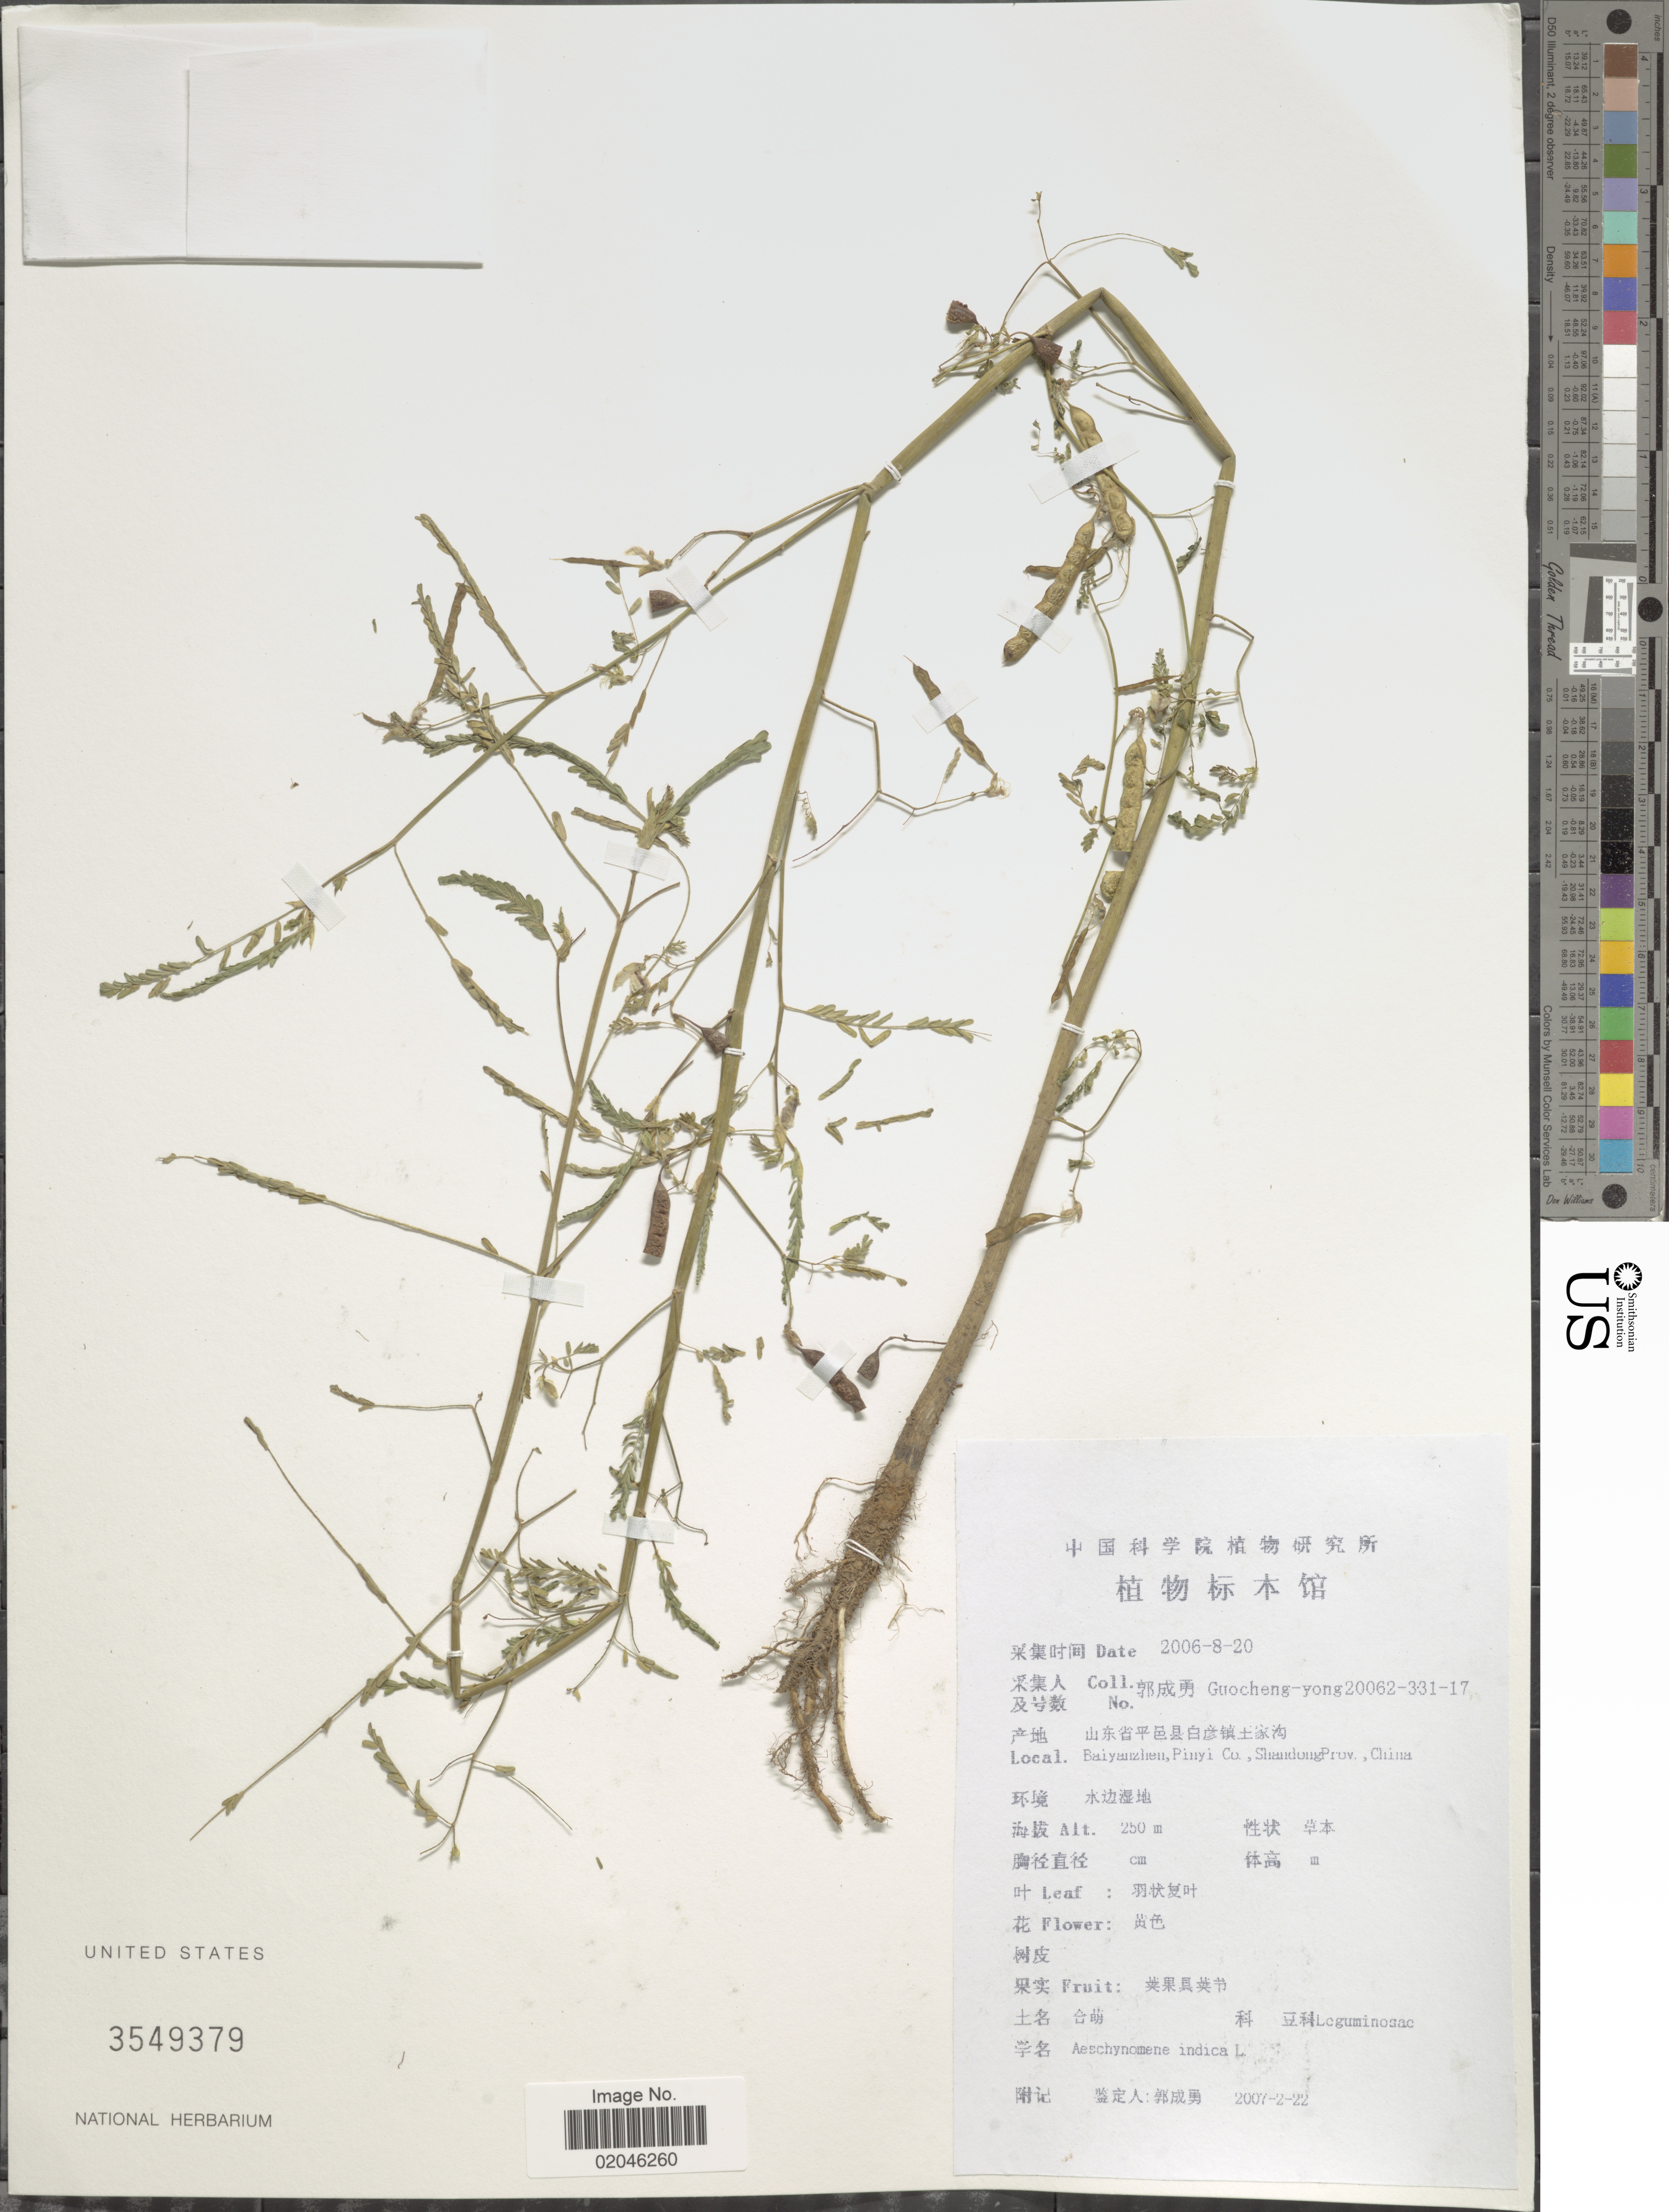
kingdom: Plantae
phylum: Tracheophyta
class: Magnoliopsida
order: Fabales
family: Fabaceae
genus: Aeschynomene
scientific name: Aeschynomene indica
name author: L.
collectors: Guo cheng-yong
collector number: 20062-331-17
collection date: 2006-08-20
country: China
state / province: Shandong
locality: Baiyanzhen, Pinyi Co.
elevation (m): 250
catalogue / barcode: US 3549379